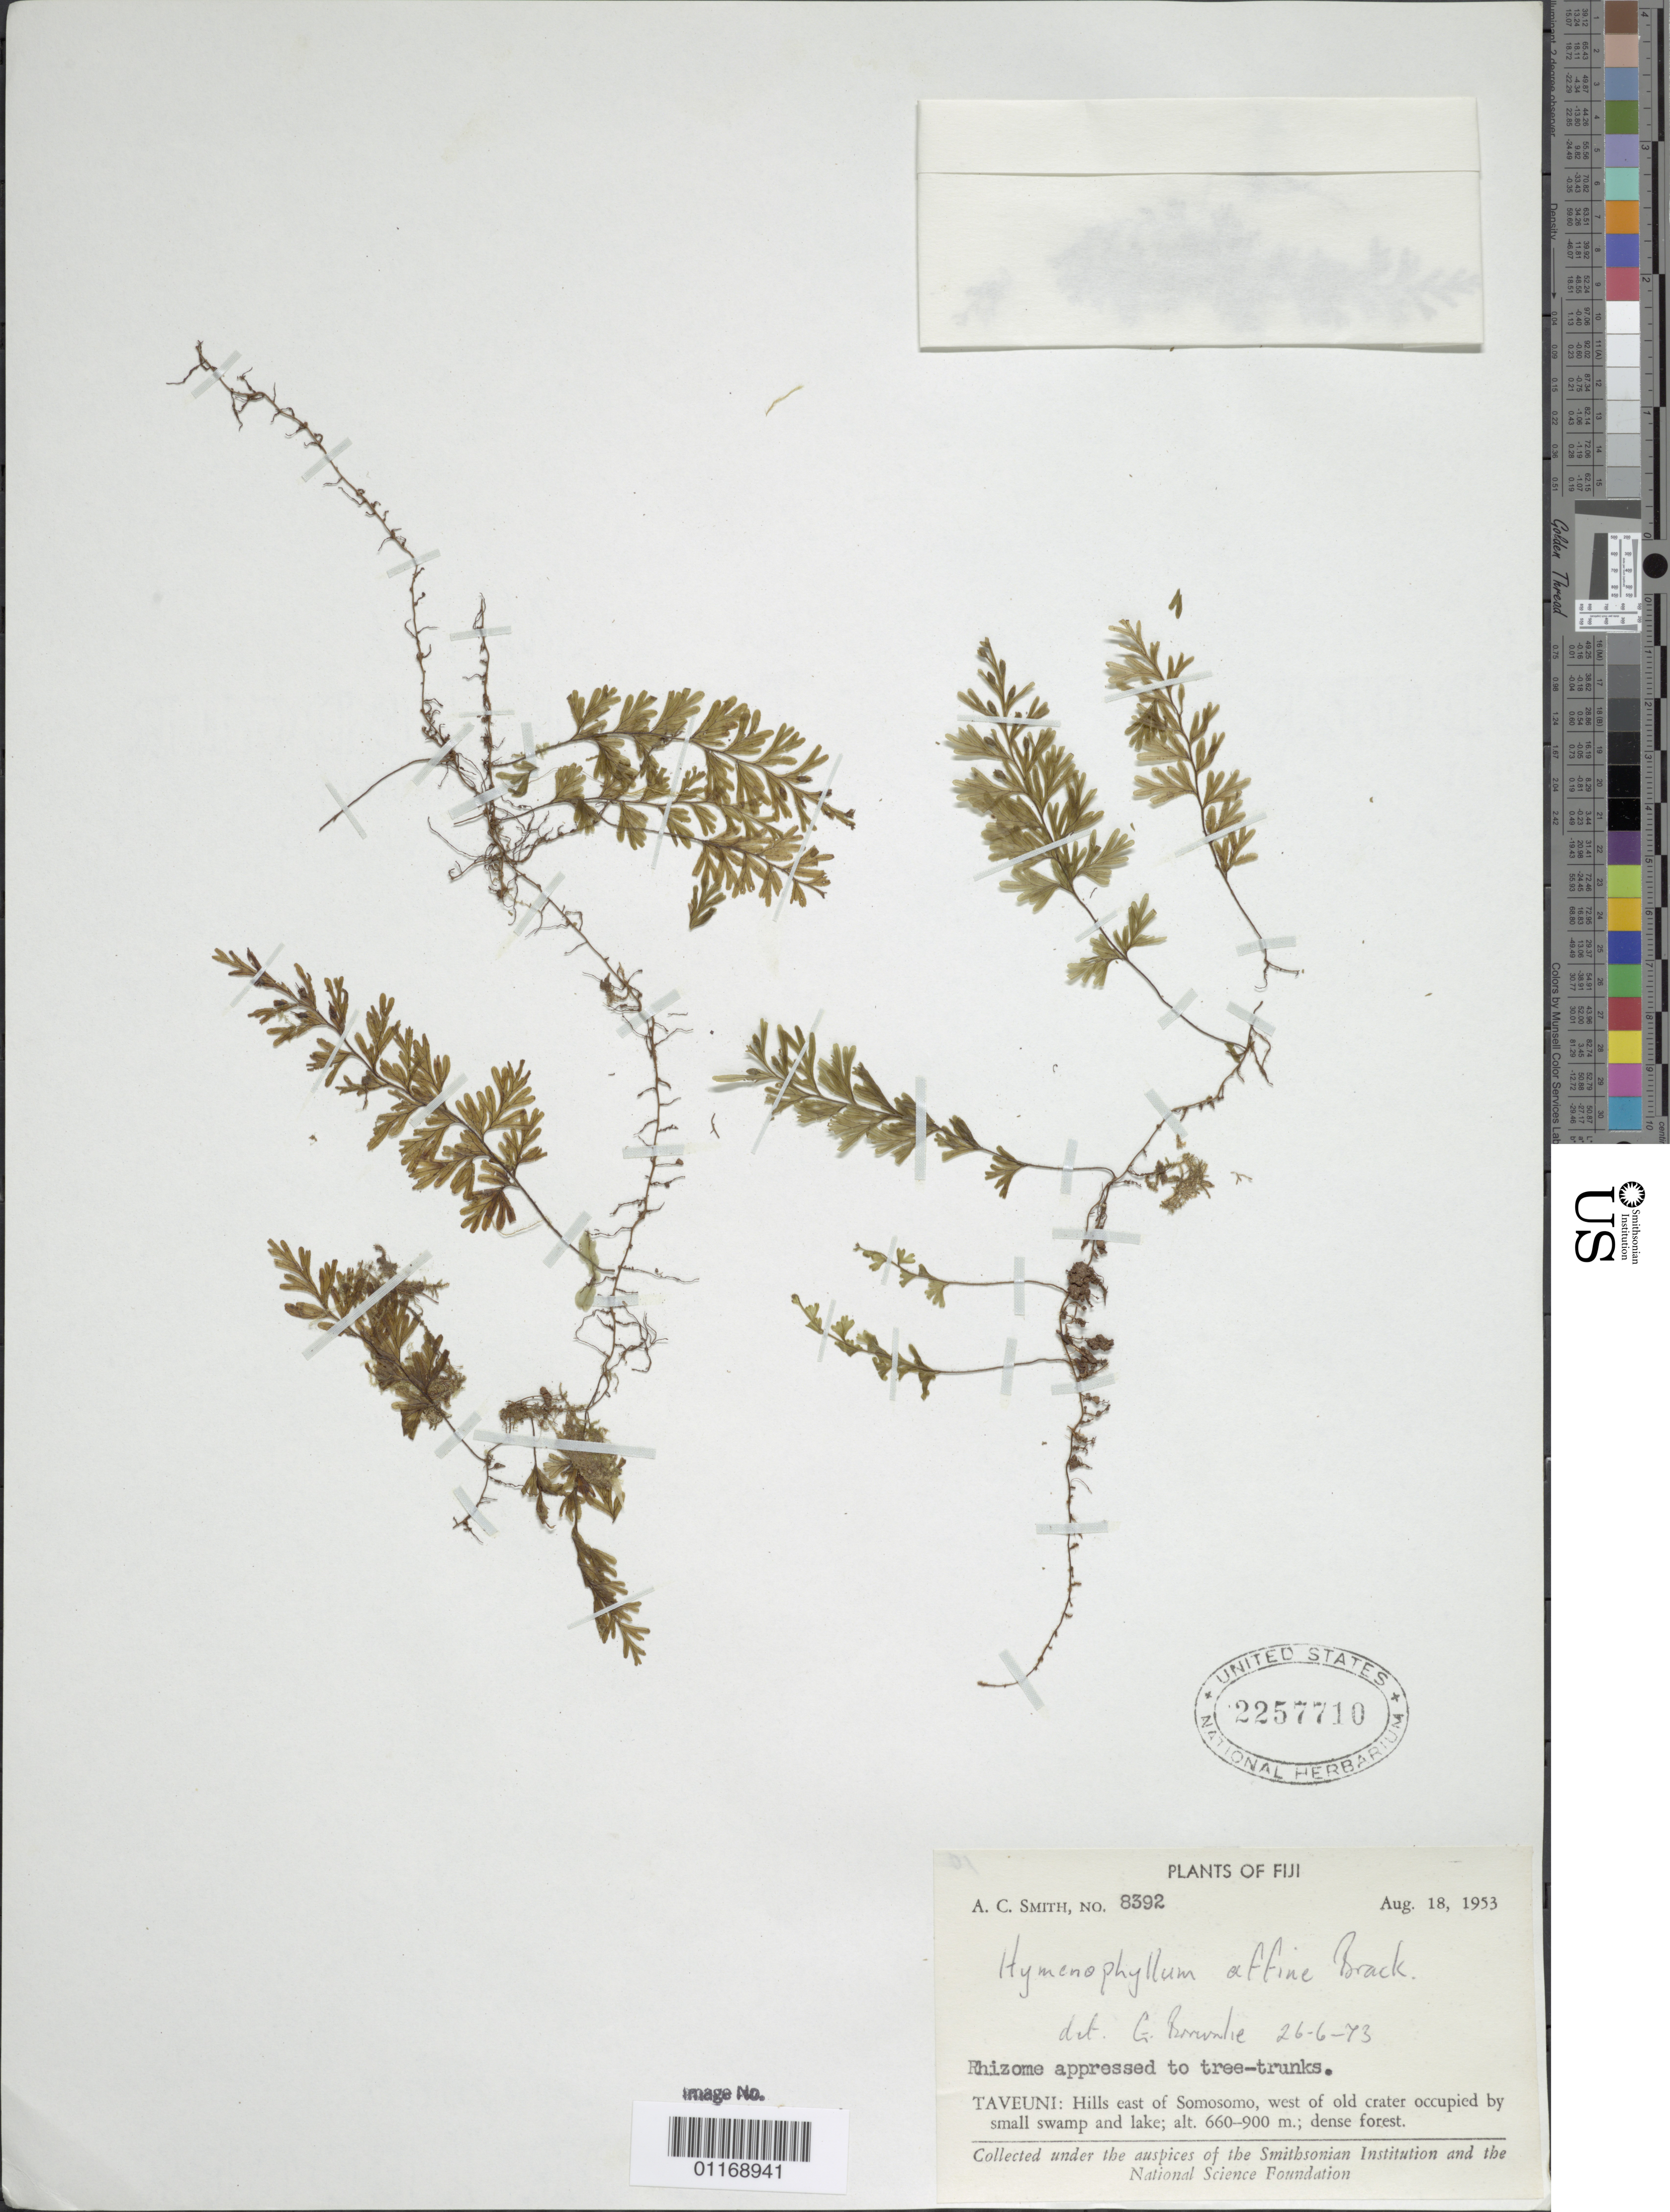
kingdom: Plantae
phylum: Tracheophyta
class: Polypodiopsida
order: Hymenophyllales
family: Hymenophyllaceae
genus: Hymenophyllum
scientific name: Hymenophyllum affine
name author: Brack. in Wilkes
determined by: Brownlie, G.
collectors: A. C. Smith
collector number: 8392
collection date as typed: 18 Aug 1953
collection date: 1953-08-18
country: Fiji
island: Taveuni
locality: Taveuni, hills e of somosomo, w of old crater occupied by small swamp and lake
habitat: Dense forest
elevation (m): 660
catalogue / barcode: US 2257710